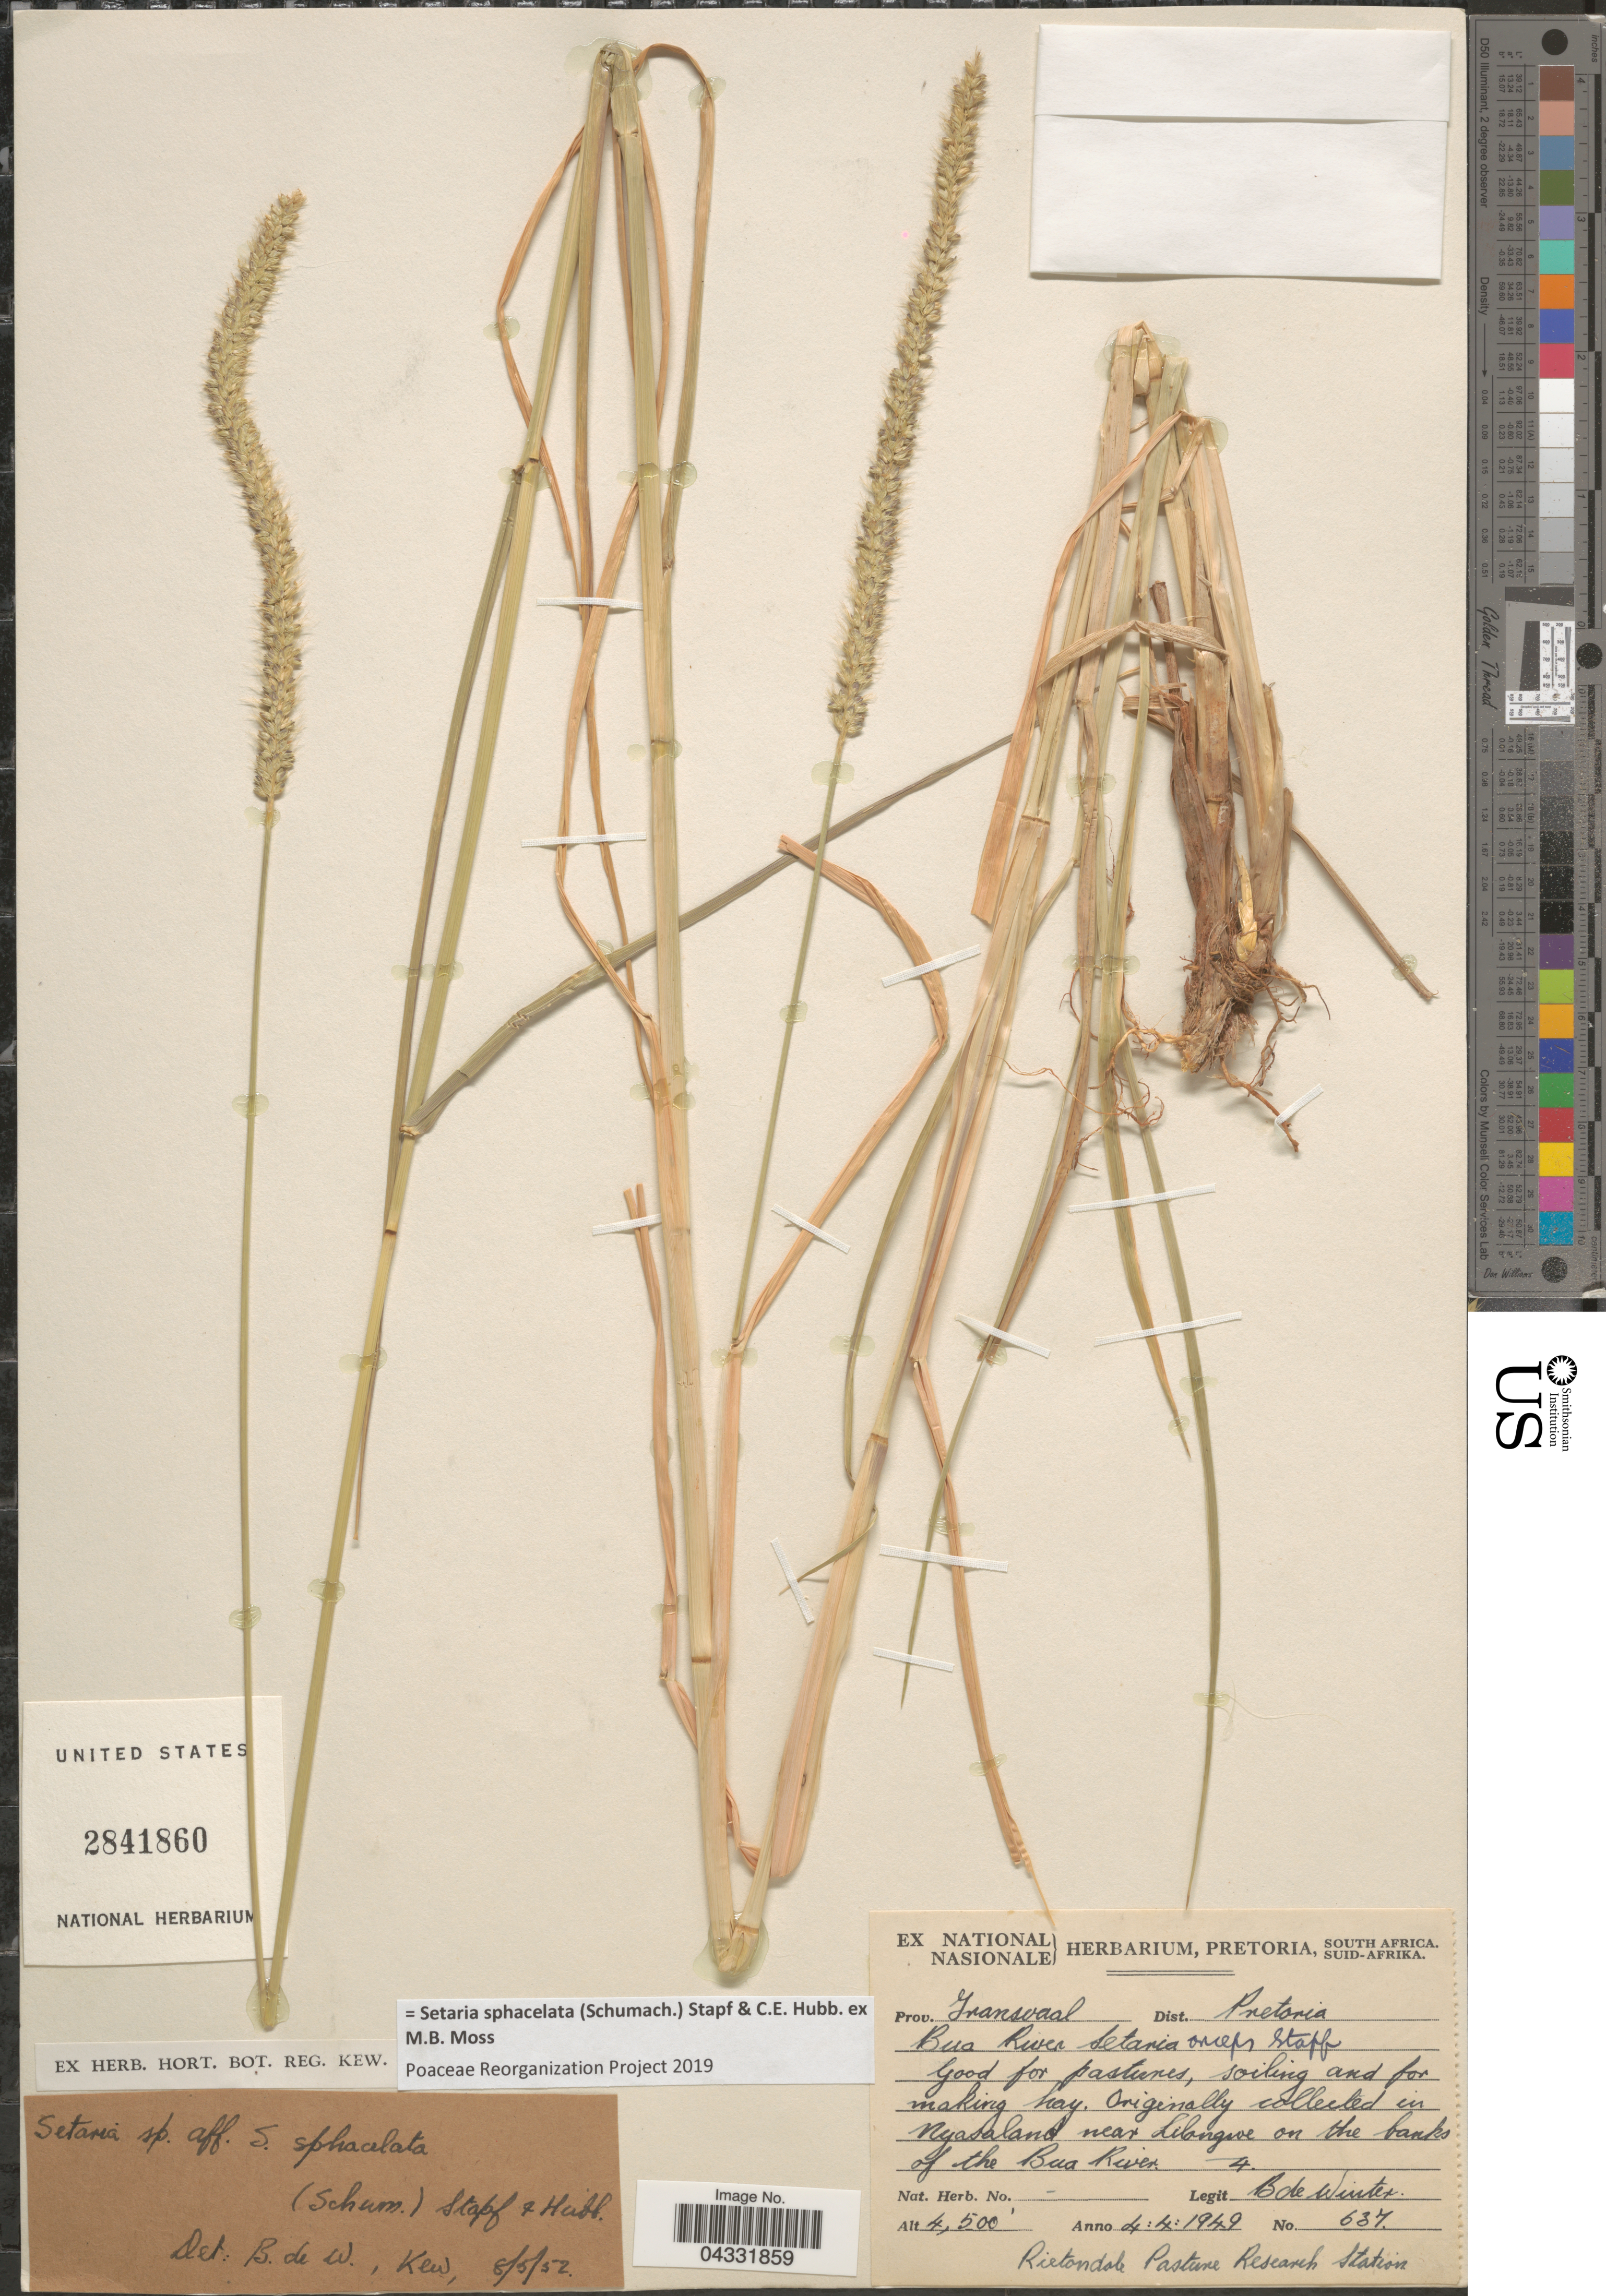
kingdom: Plantae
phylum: Tracheophyta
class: Liliopsida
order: Poales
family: Poaceae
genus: Setaria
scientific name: Setaria sphacelata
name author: (Schumach.) Stapf & Hubb. ex Moss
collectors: B. De Winter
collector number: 637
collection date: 1949-04-04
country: South Africa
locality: Prov. Transvaal. Distr. Pretoria.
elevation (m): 1372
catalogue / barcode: US 2841860